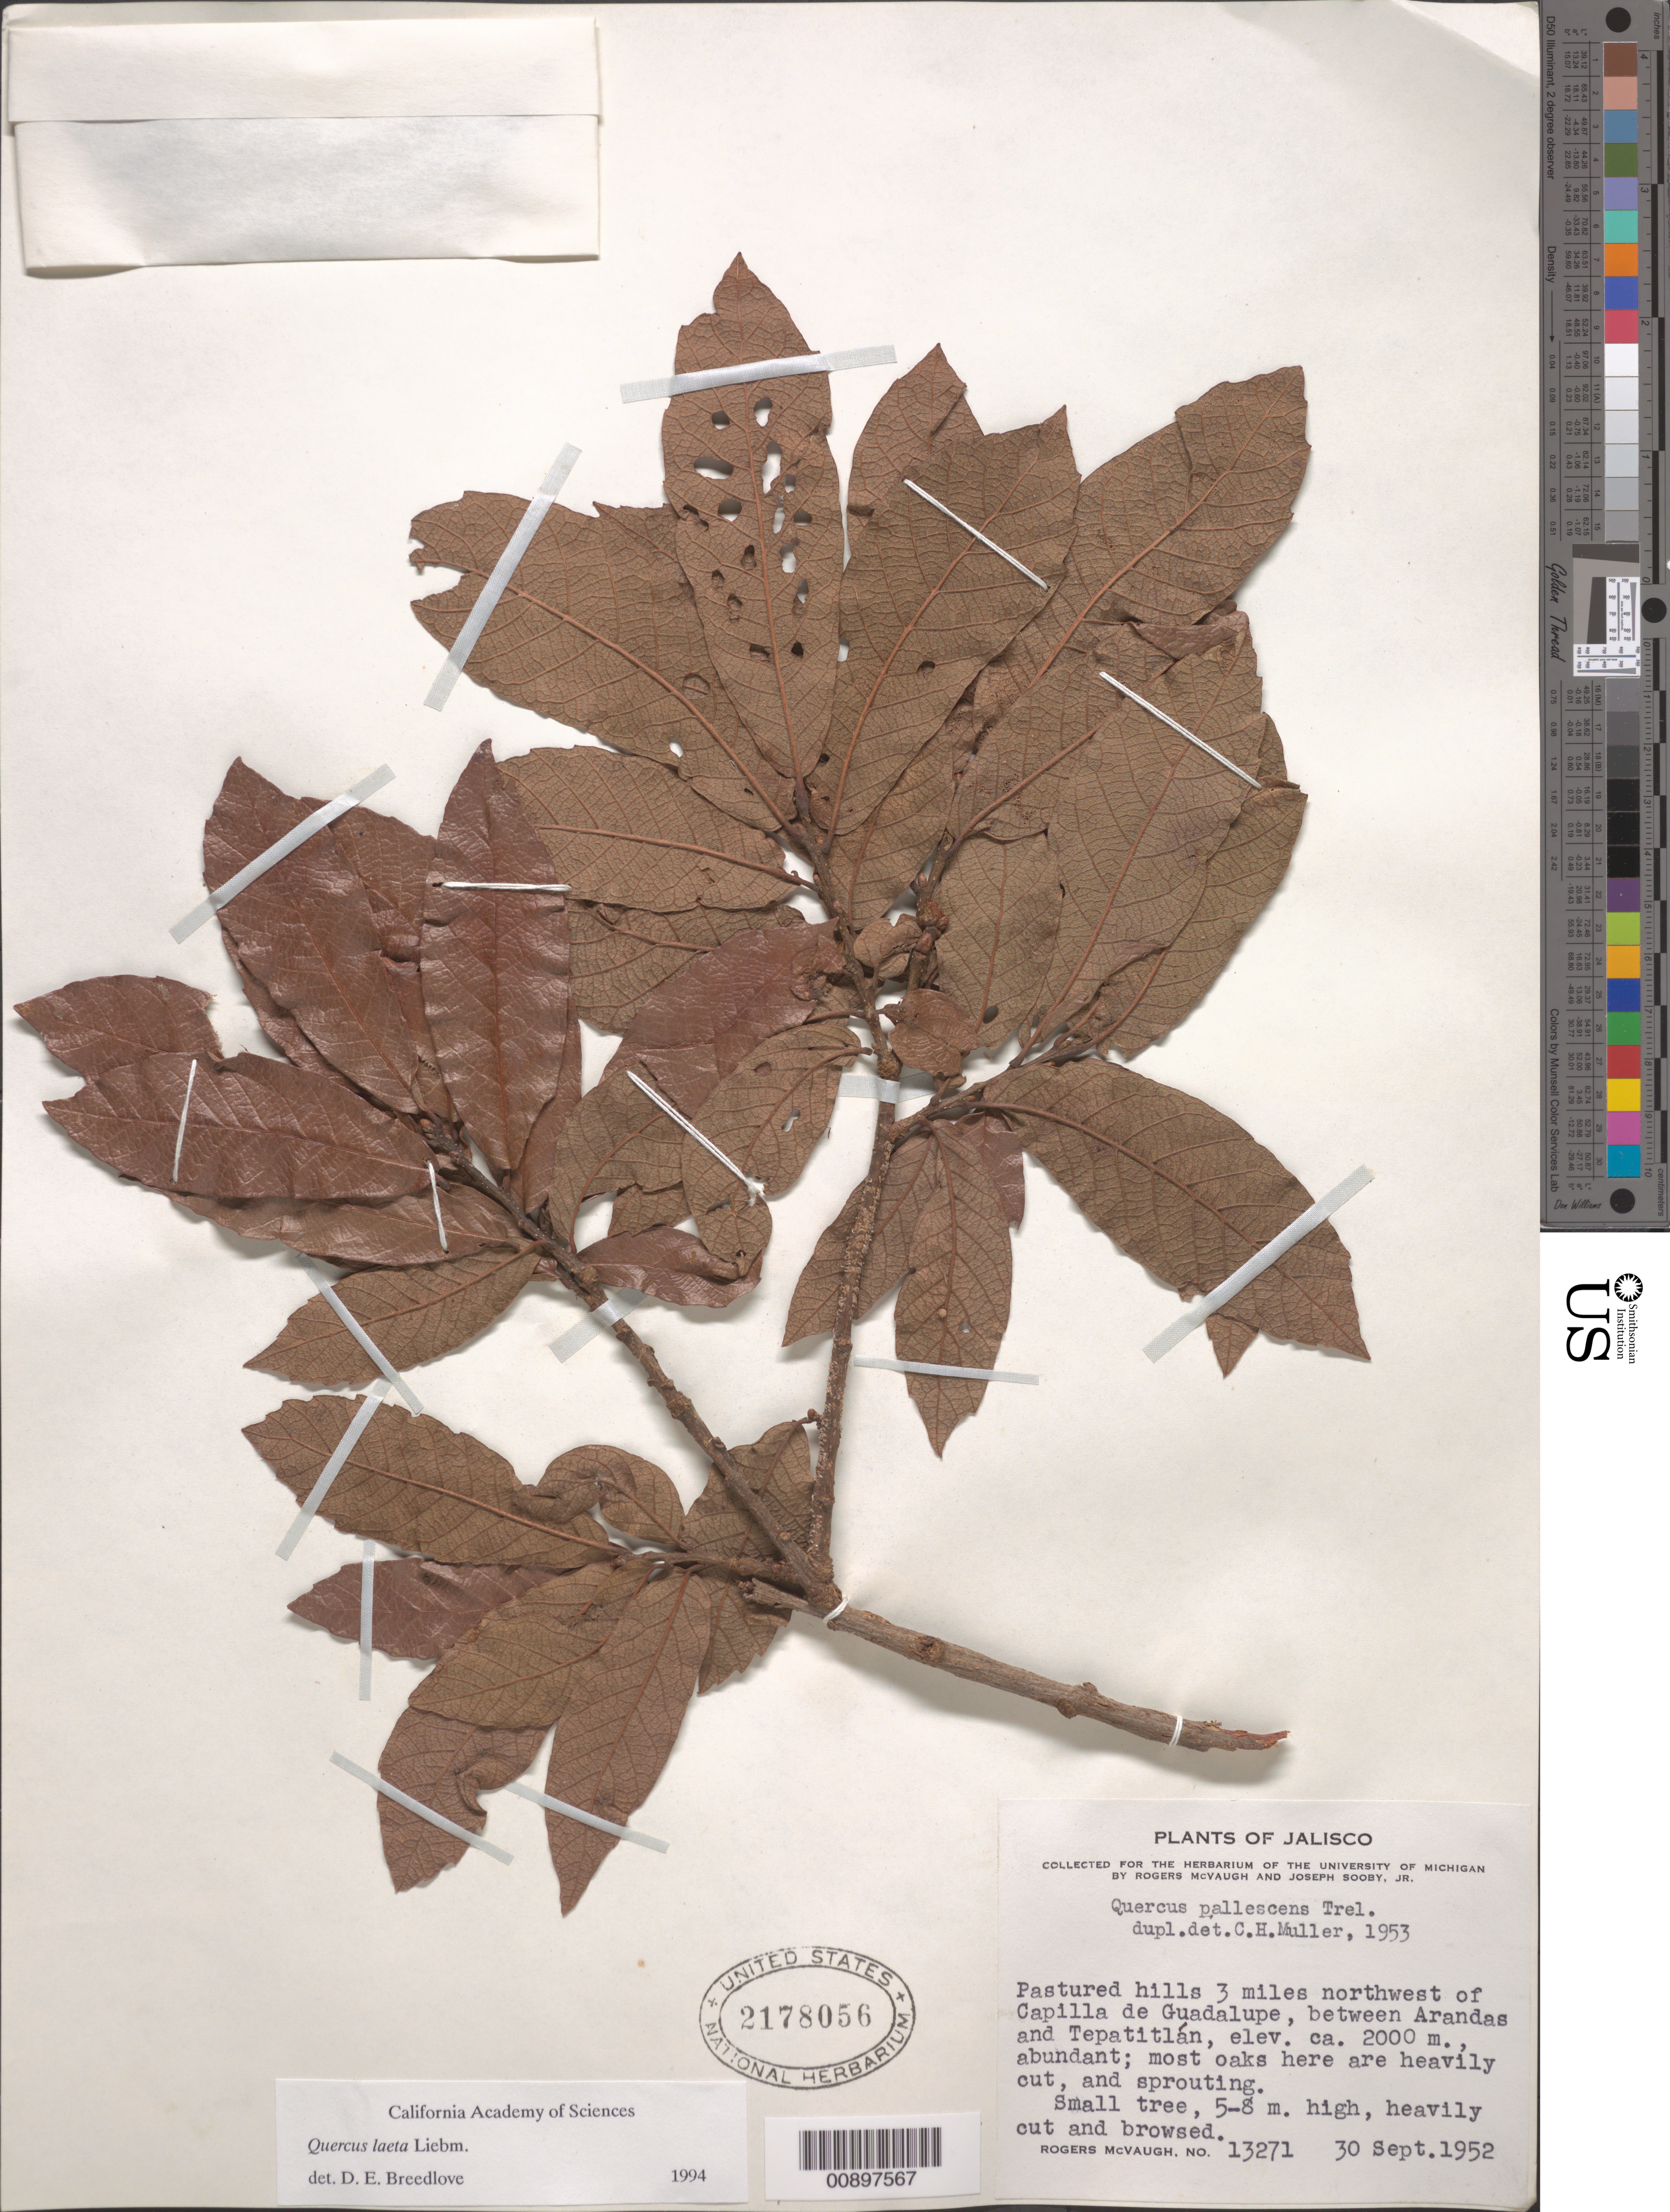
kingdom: Plantae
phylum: Tracheophyta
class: Magnoliopsida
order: Fagales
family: Fagaceae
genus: Quercus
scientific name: Quercus laeta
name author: Liebm.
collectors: R. McVaugh & J. Sooby Jr.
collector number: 13271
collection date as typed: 30 Sep 1952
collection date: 1952-09-30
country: Mexico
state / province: Jalisco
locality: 3 miles northwest of Capilla de Guadalupe, between Arandas and Tepatitlán.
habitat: Pasture hills.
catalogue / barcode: US 2178056